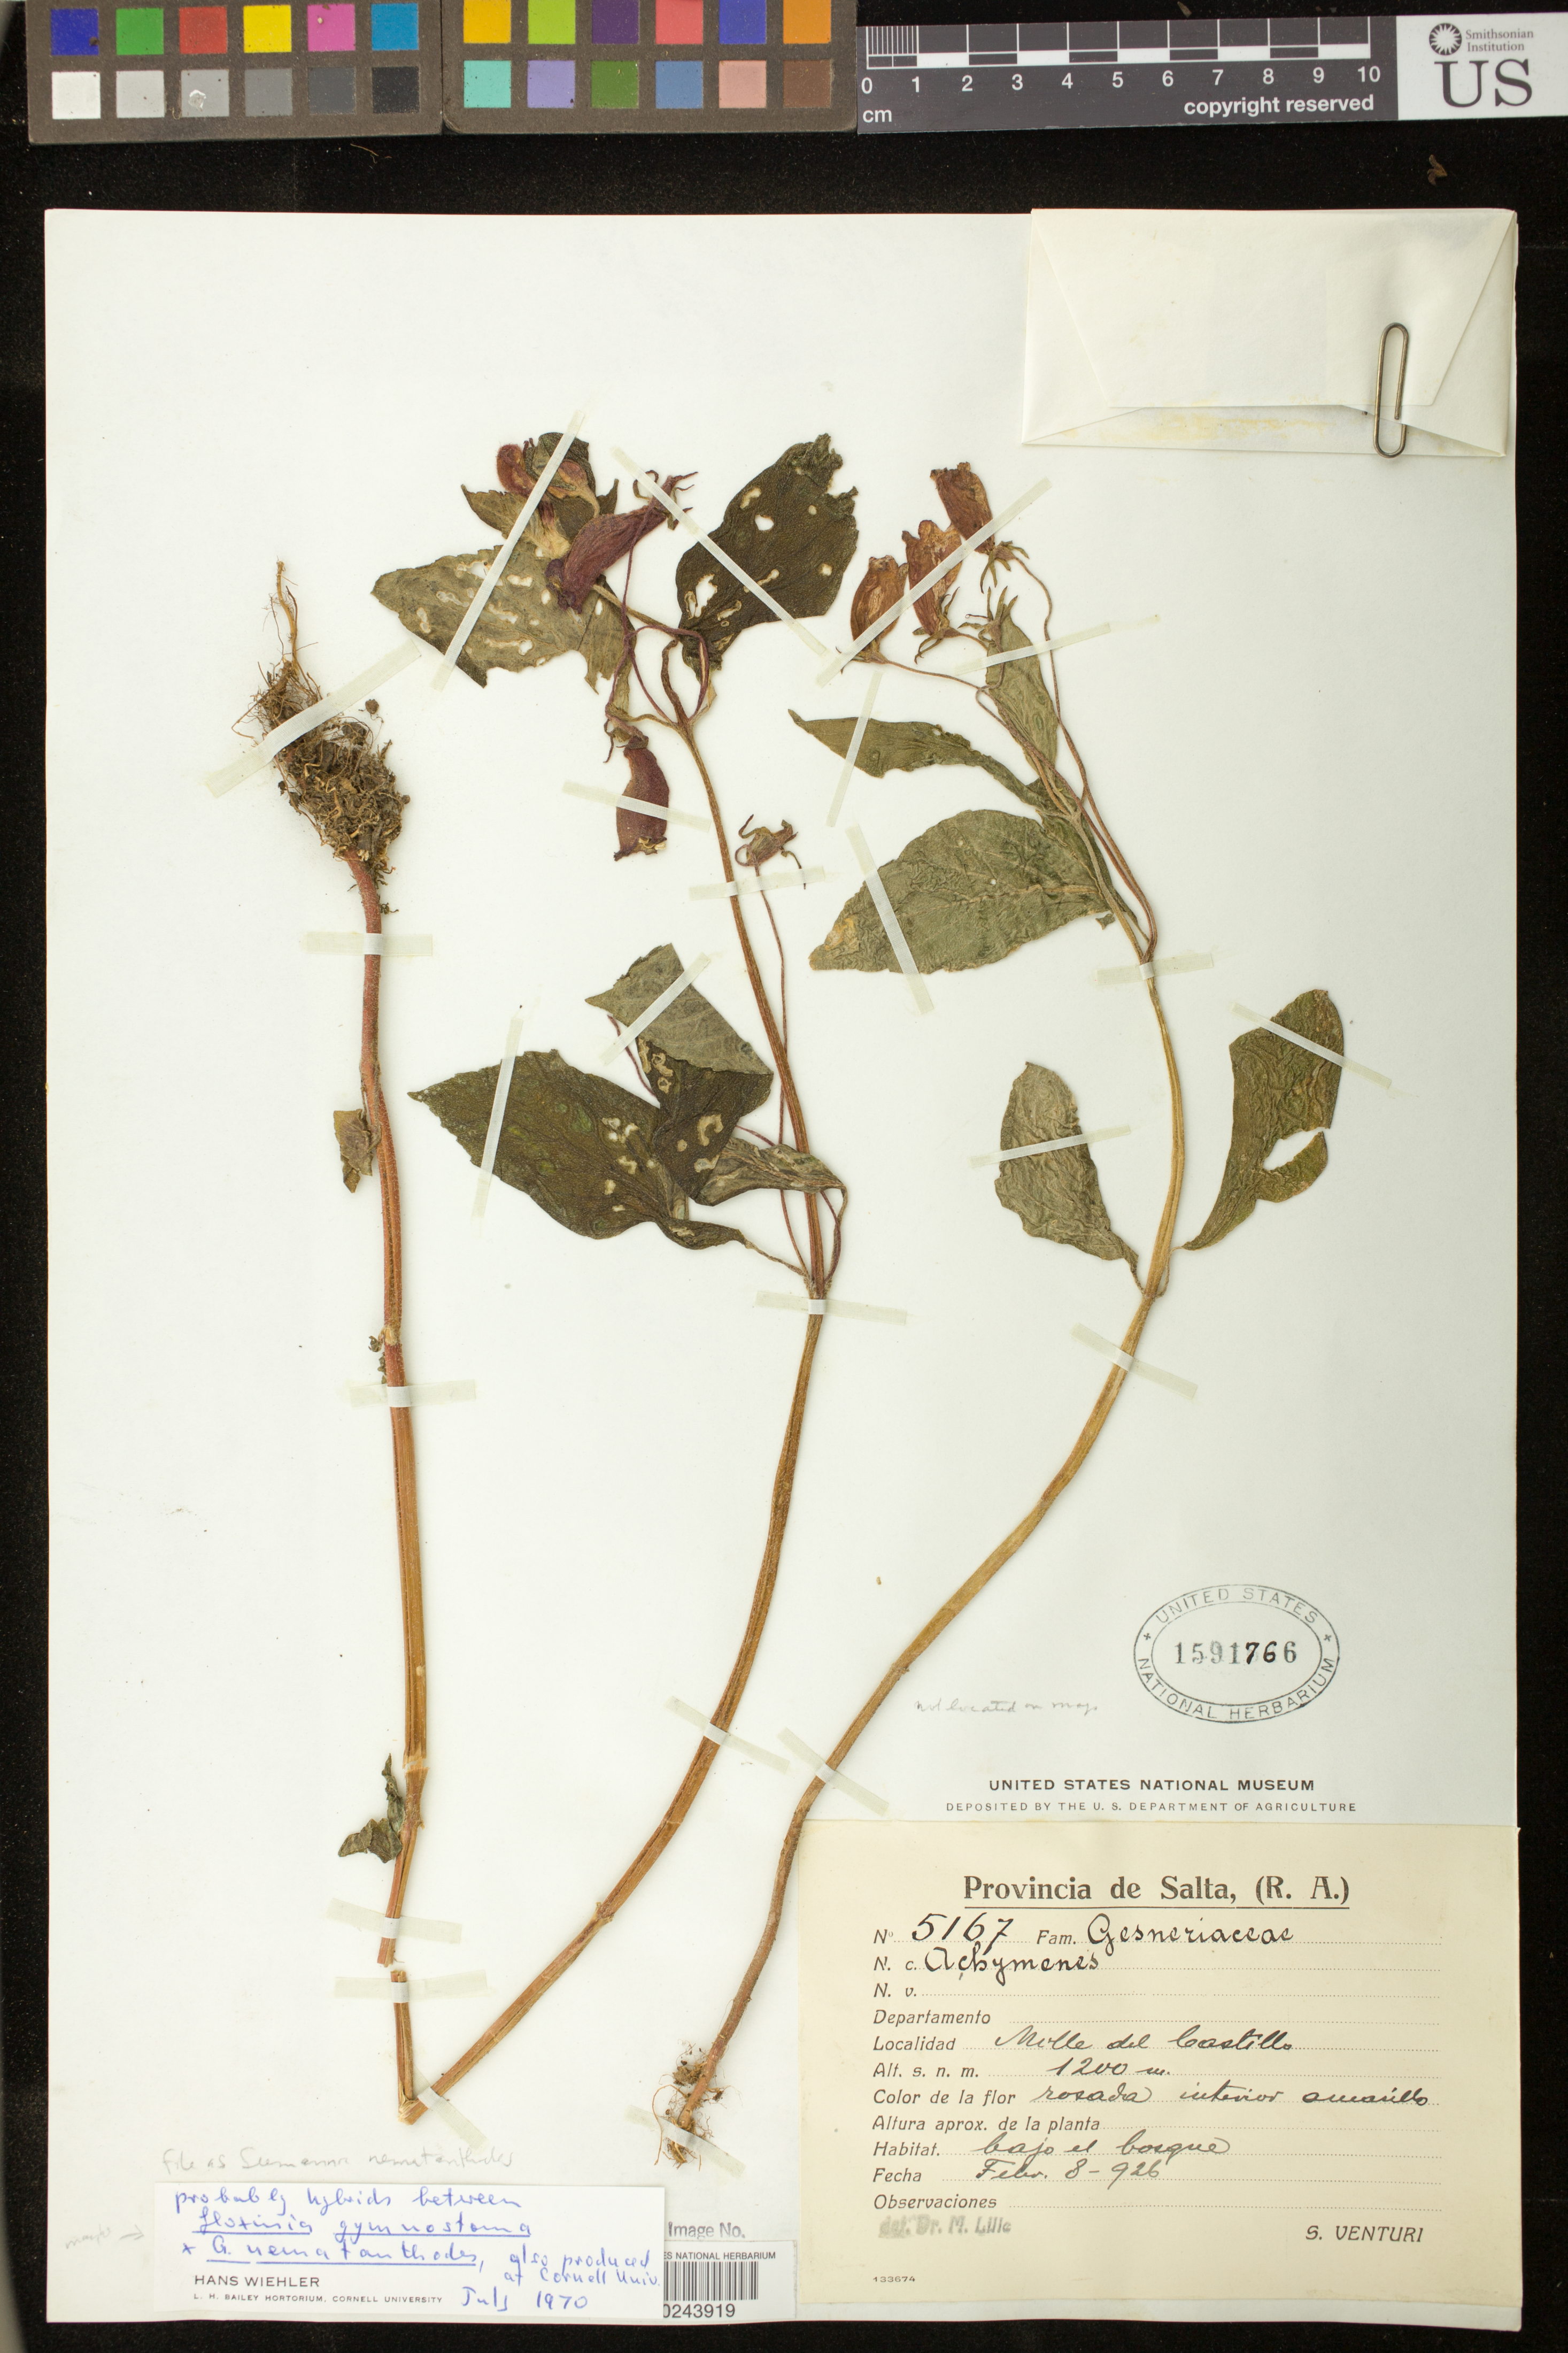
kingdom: Plantae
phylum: Tracheophyta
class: Magnoliopsida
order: Lamiales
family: Gesneriaceae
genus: Gloxinia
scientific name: Gloxinia nematanthodes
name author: (Kuntze) Wiehler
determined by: Boggan, J. K., (US), NMNH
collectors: S. Venturi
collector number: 5167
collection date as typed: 08 Feb 1926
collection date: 1926-02-08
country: Argentina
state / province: Salta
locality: Molle del Castillo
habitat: Bajo el bosque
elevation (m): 1200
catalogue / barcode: US 1591766